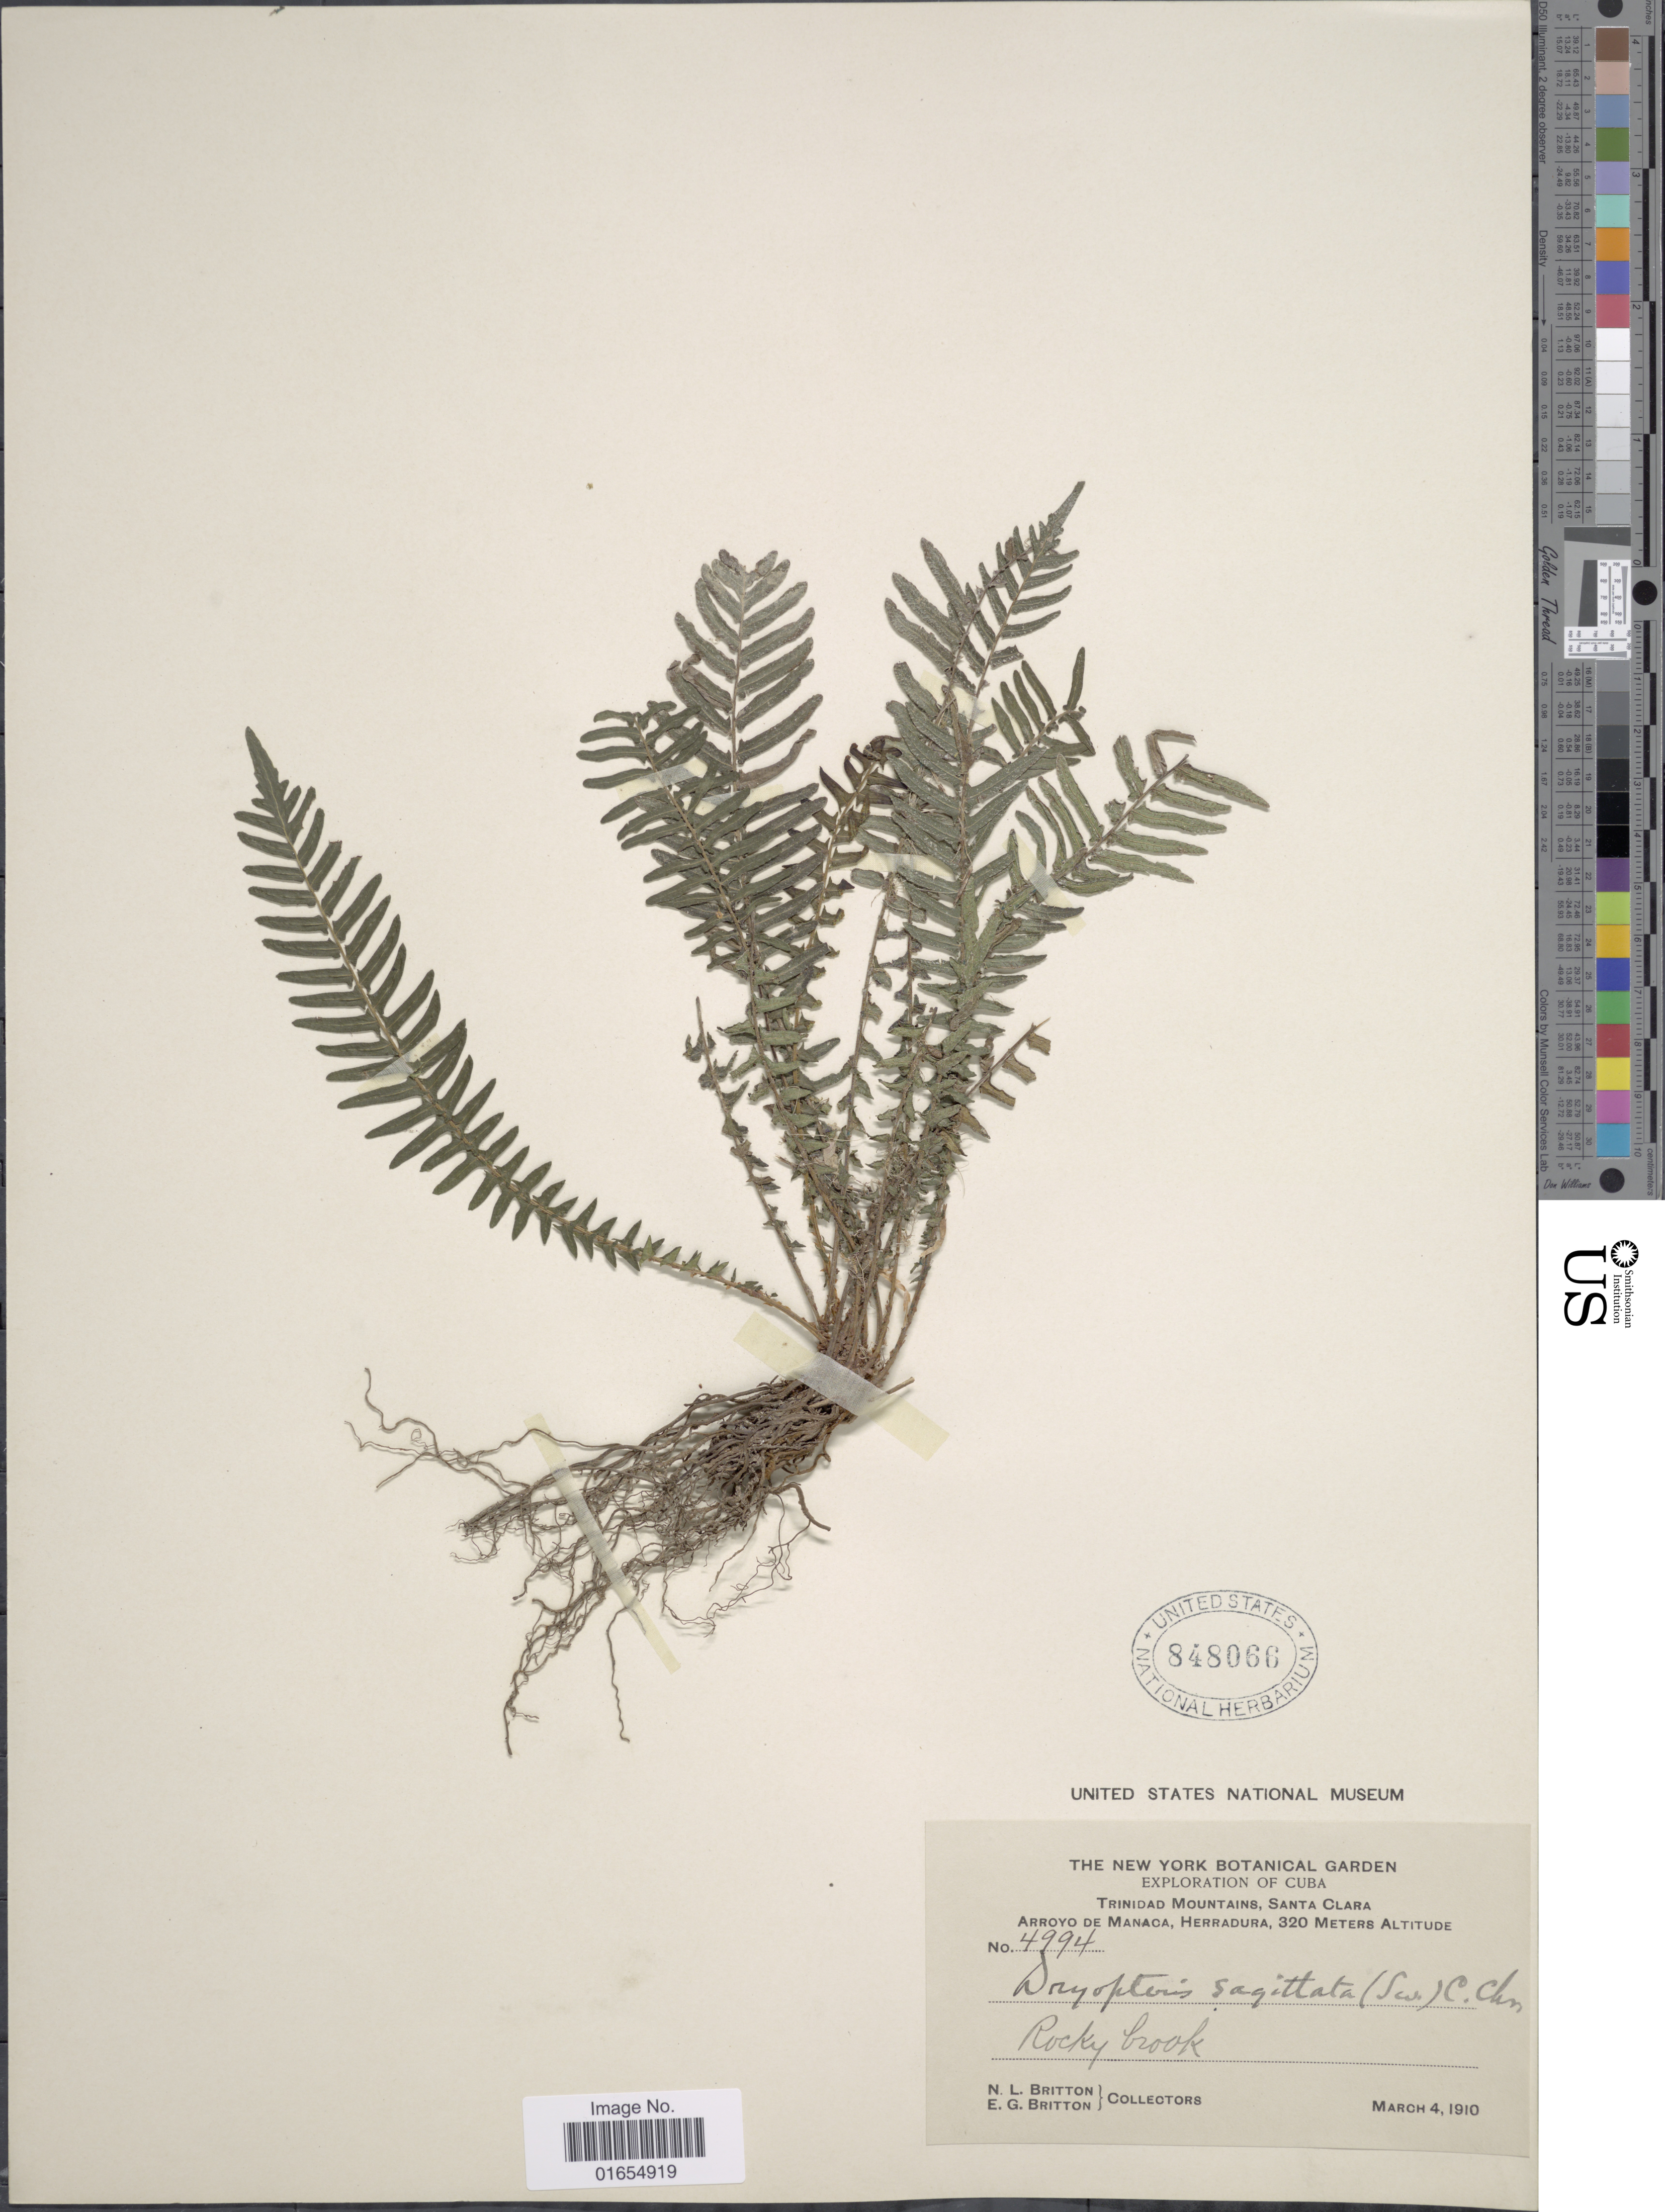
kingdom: Plantae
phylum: Tracheophyta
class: Polypodiopsida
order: Polypodiales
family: Thelypteridaceae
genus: Goniopteris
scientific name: Goniopteris sagittata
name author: (Sw.) Pic. Serm.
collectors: N. Britton & E. G. Britton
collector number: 4994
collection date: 1910-03-04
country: Cuba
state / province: Las Villas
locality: Trinidad Mountains, Santa Clara, Arroyo de Manaca, Herradura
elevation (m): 320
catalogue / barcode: US 848066